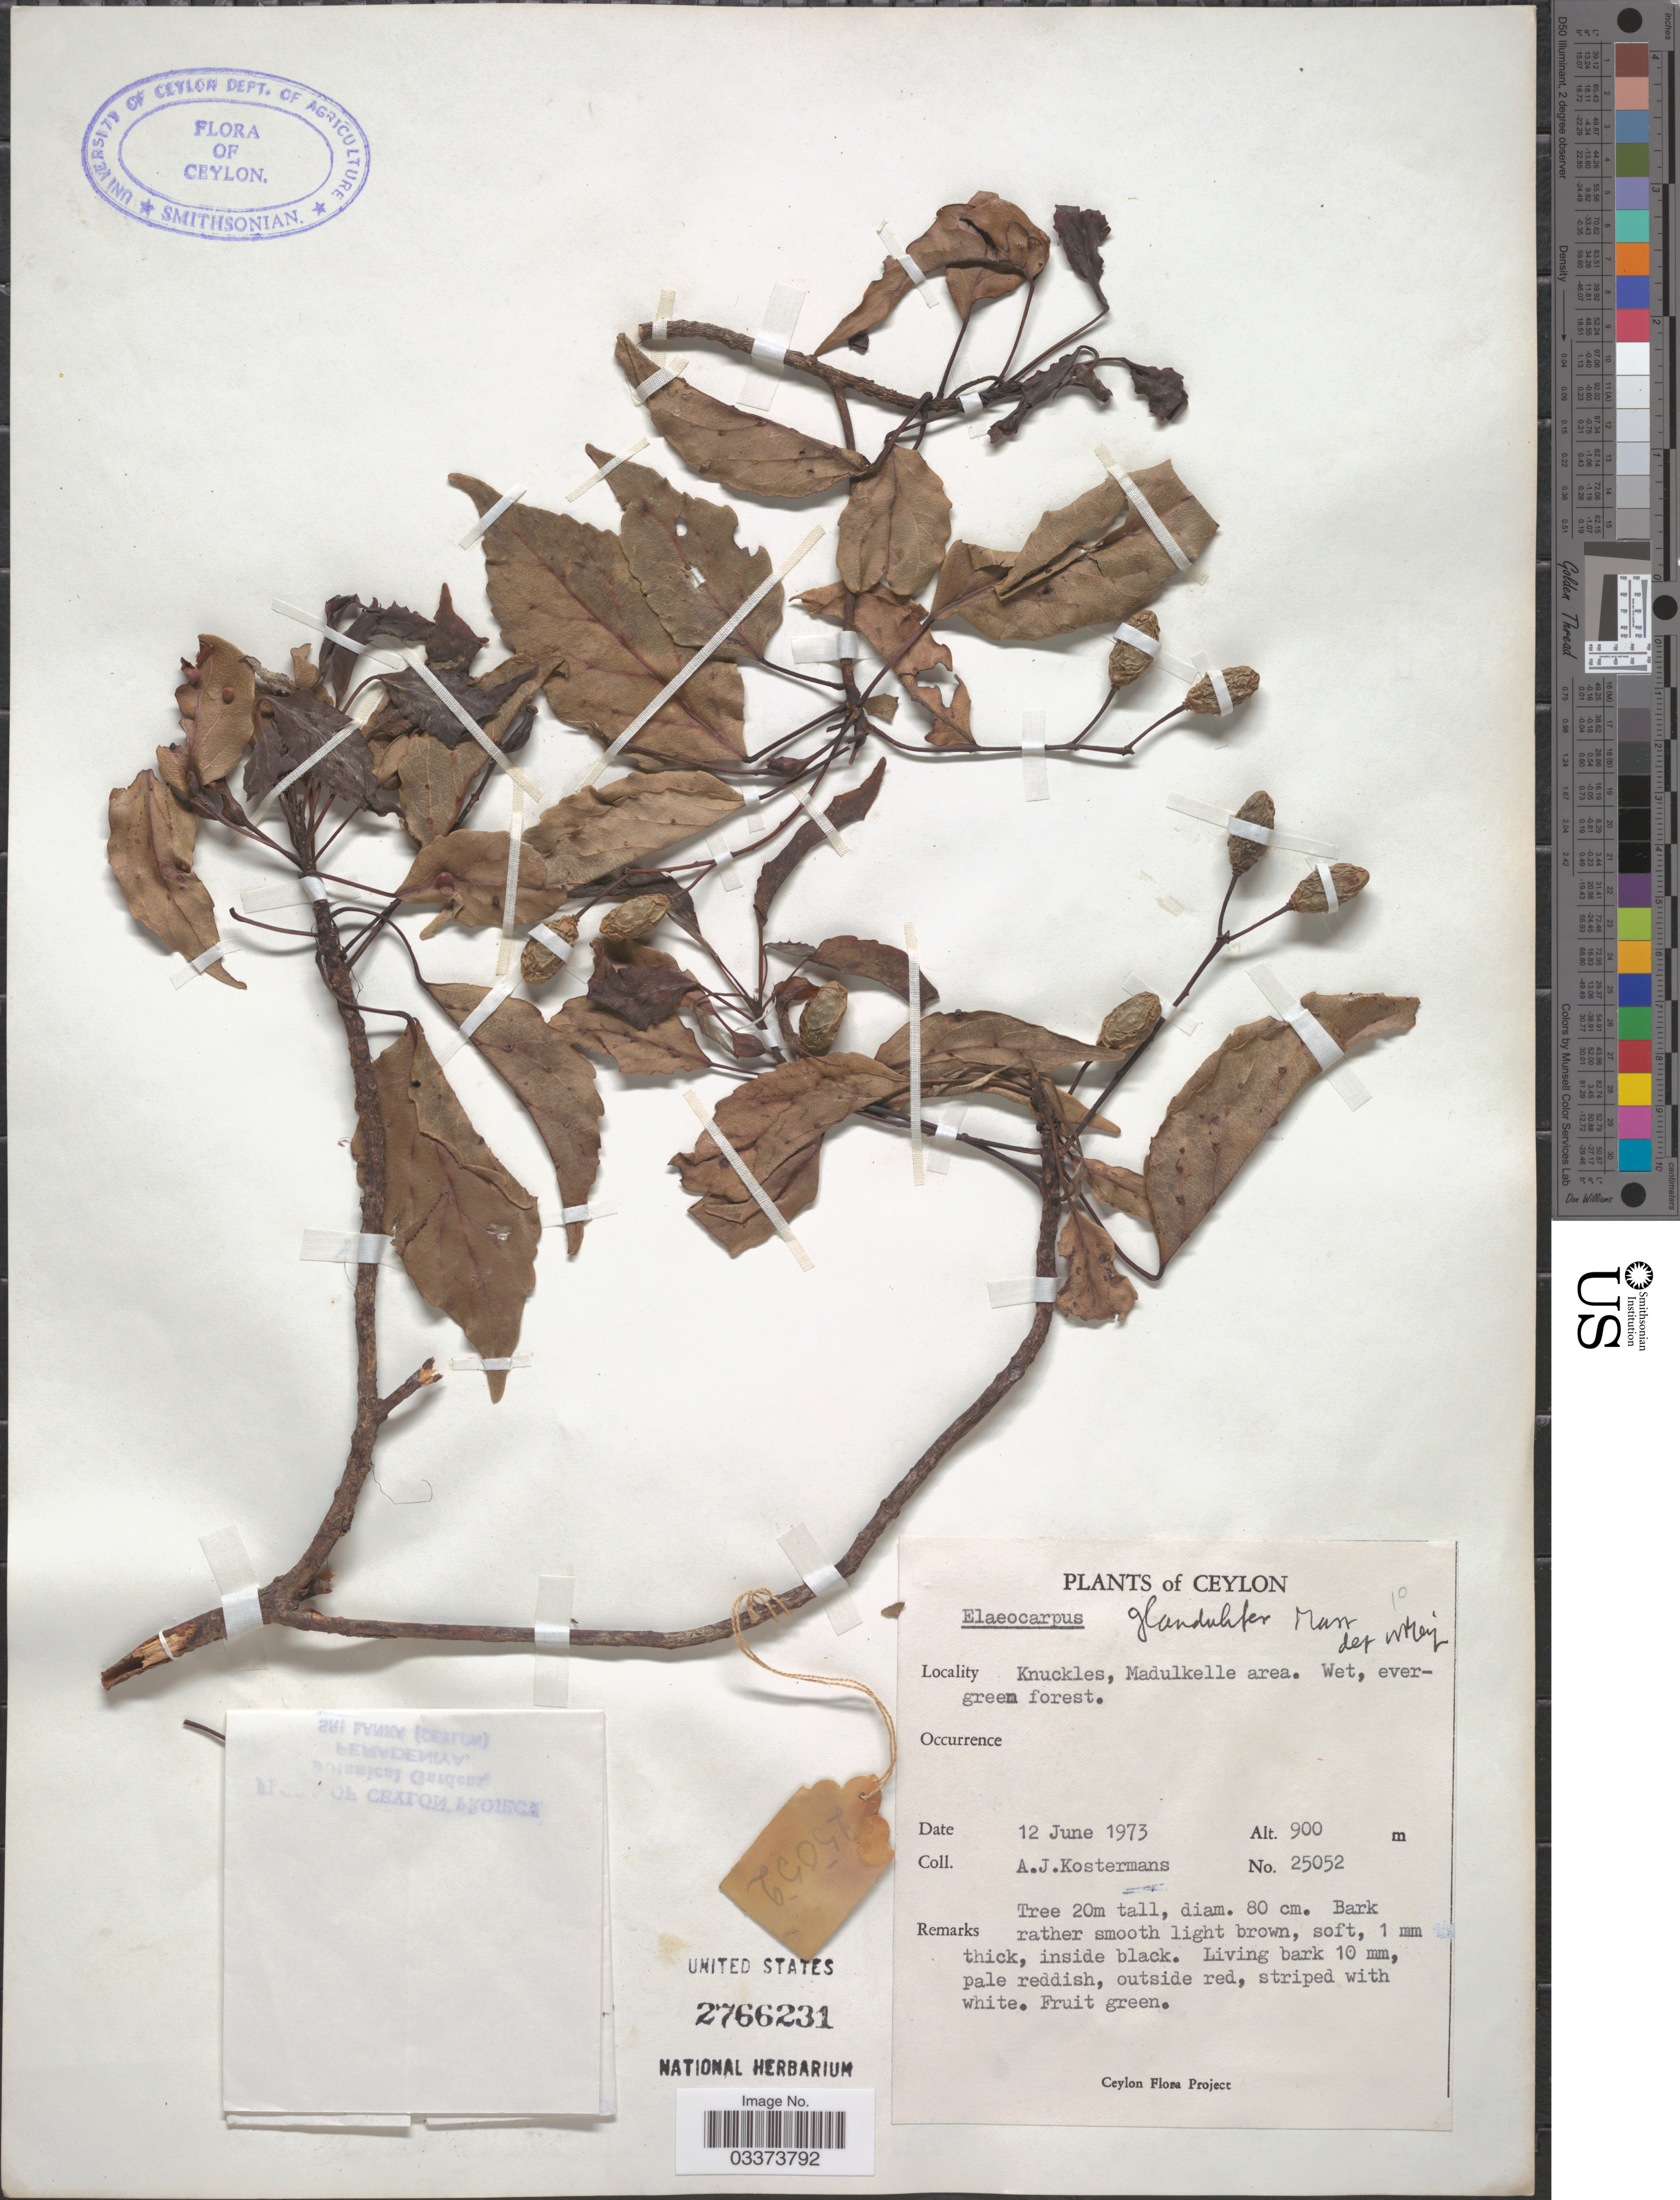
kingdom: Plantae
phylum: Tracheophyta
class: Magnoliopsida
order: Oxalidales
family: Elaeocarpaceae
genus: Elaeocarpus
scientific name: Elaeocarpus glandulifer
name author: (Hook. ex Wight) Mast.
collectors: A. J. G. Kostermans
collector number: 25052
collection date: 1973-06-12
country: Sri Lanka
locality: Ceylon, Knuckles, Madulkelle area.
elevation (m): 900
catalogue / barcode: US 2766231